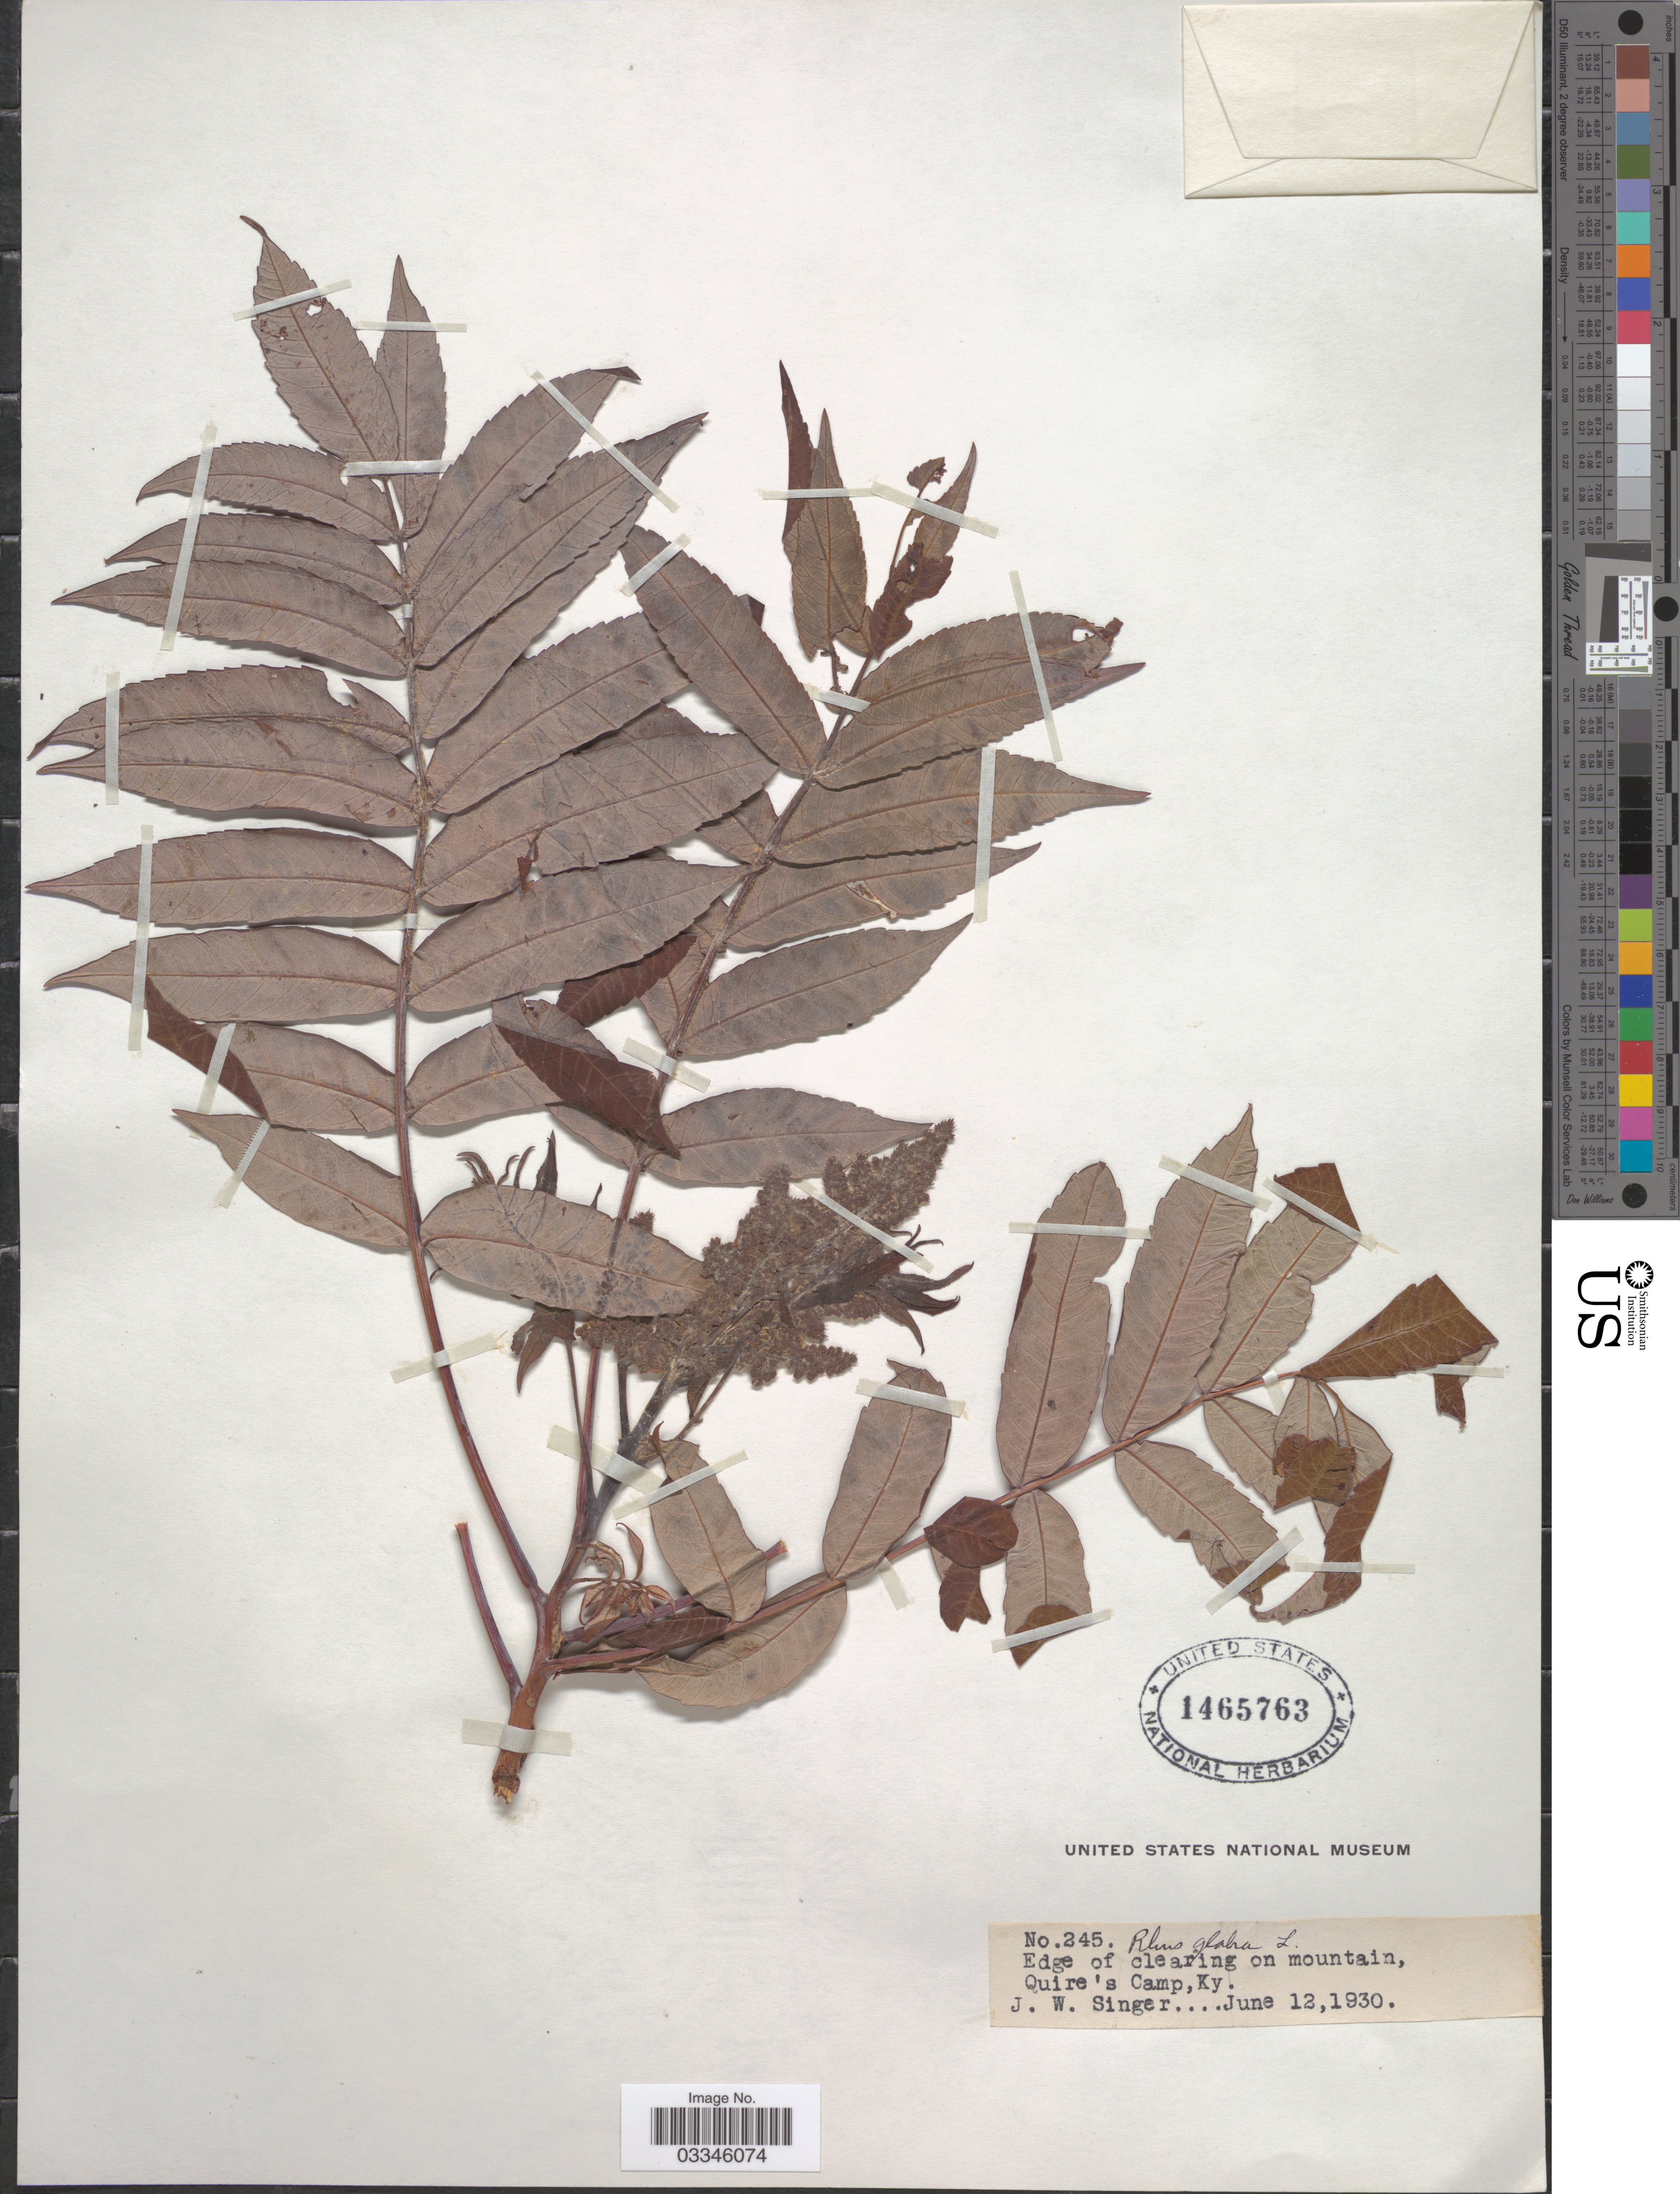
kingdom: Plantae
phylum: Tracheophyta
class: Magnoliopsida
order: Sapindales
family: Anacardiaceae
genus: Rhus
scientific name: Rhus glabra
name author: L.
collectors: J. EW. Singer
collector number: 245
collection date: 1930-06-12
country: United States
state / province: Kentucky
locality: Quire's Camp.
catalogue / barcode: US 1465763